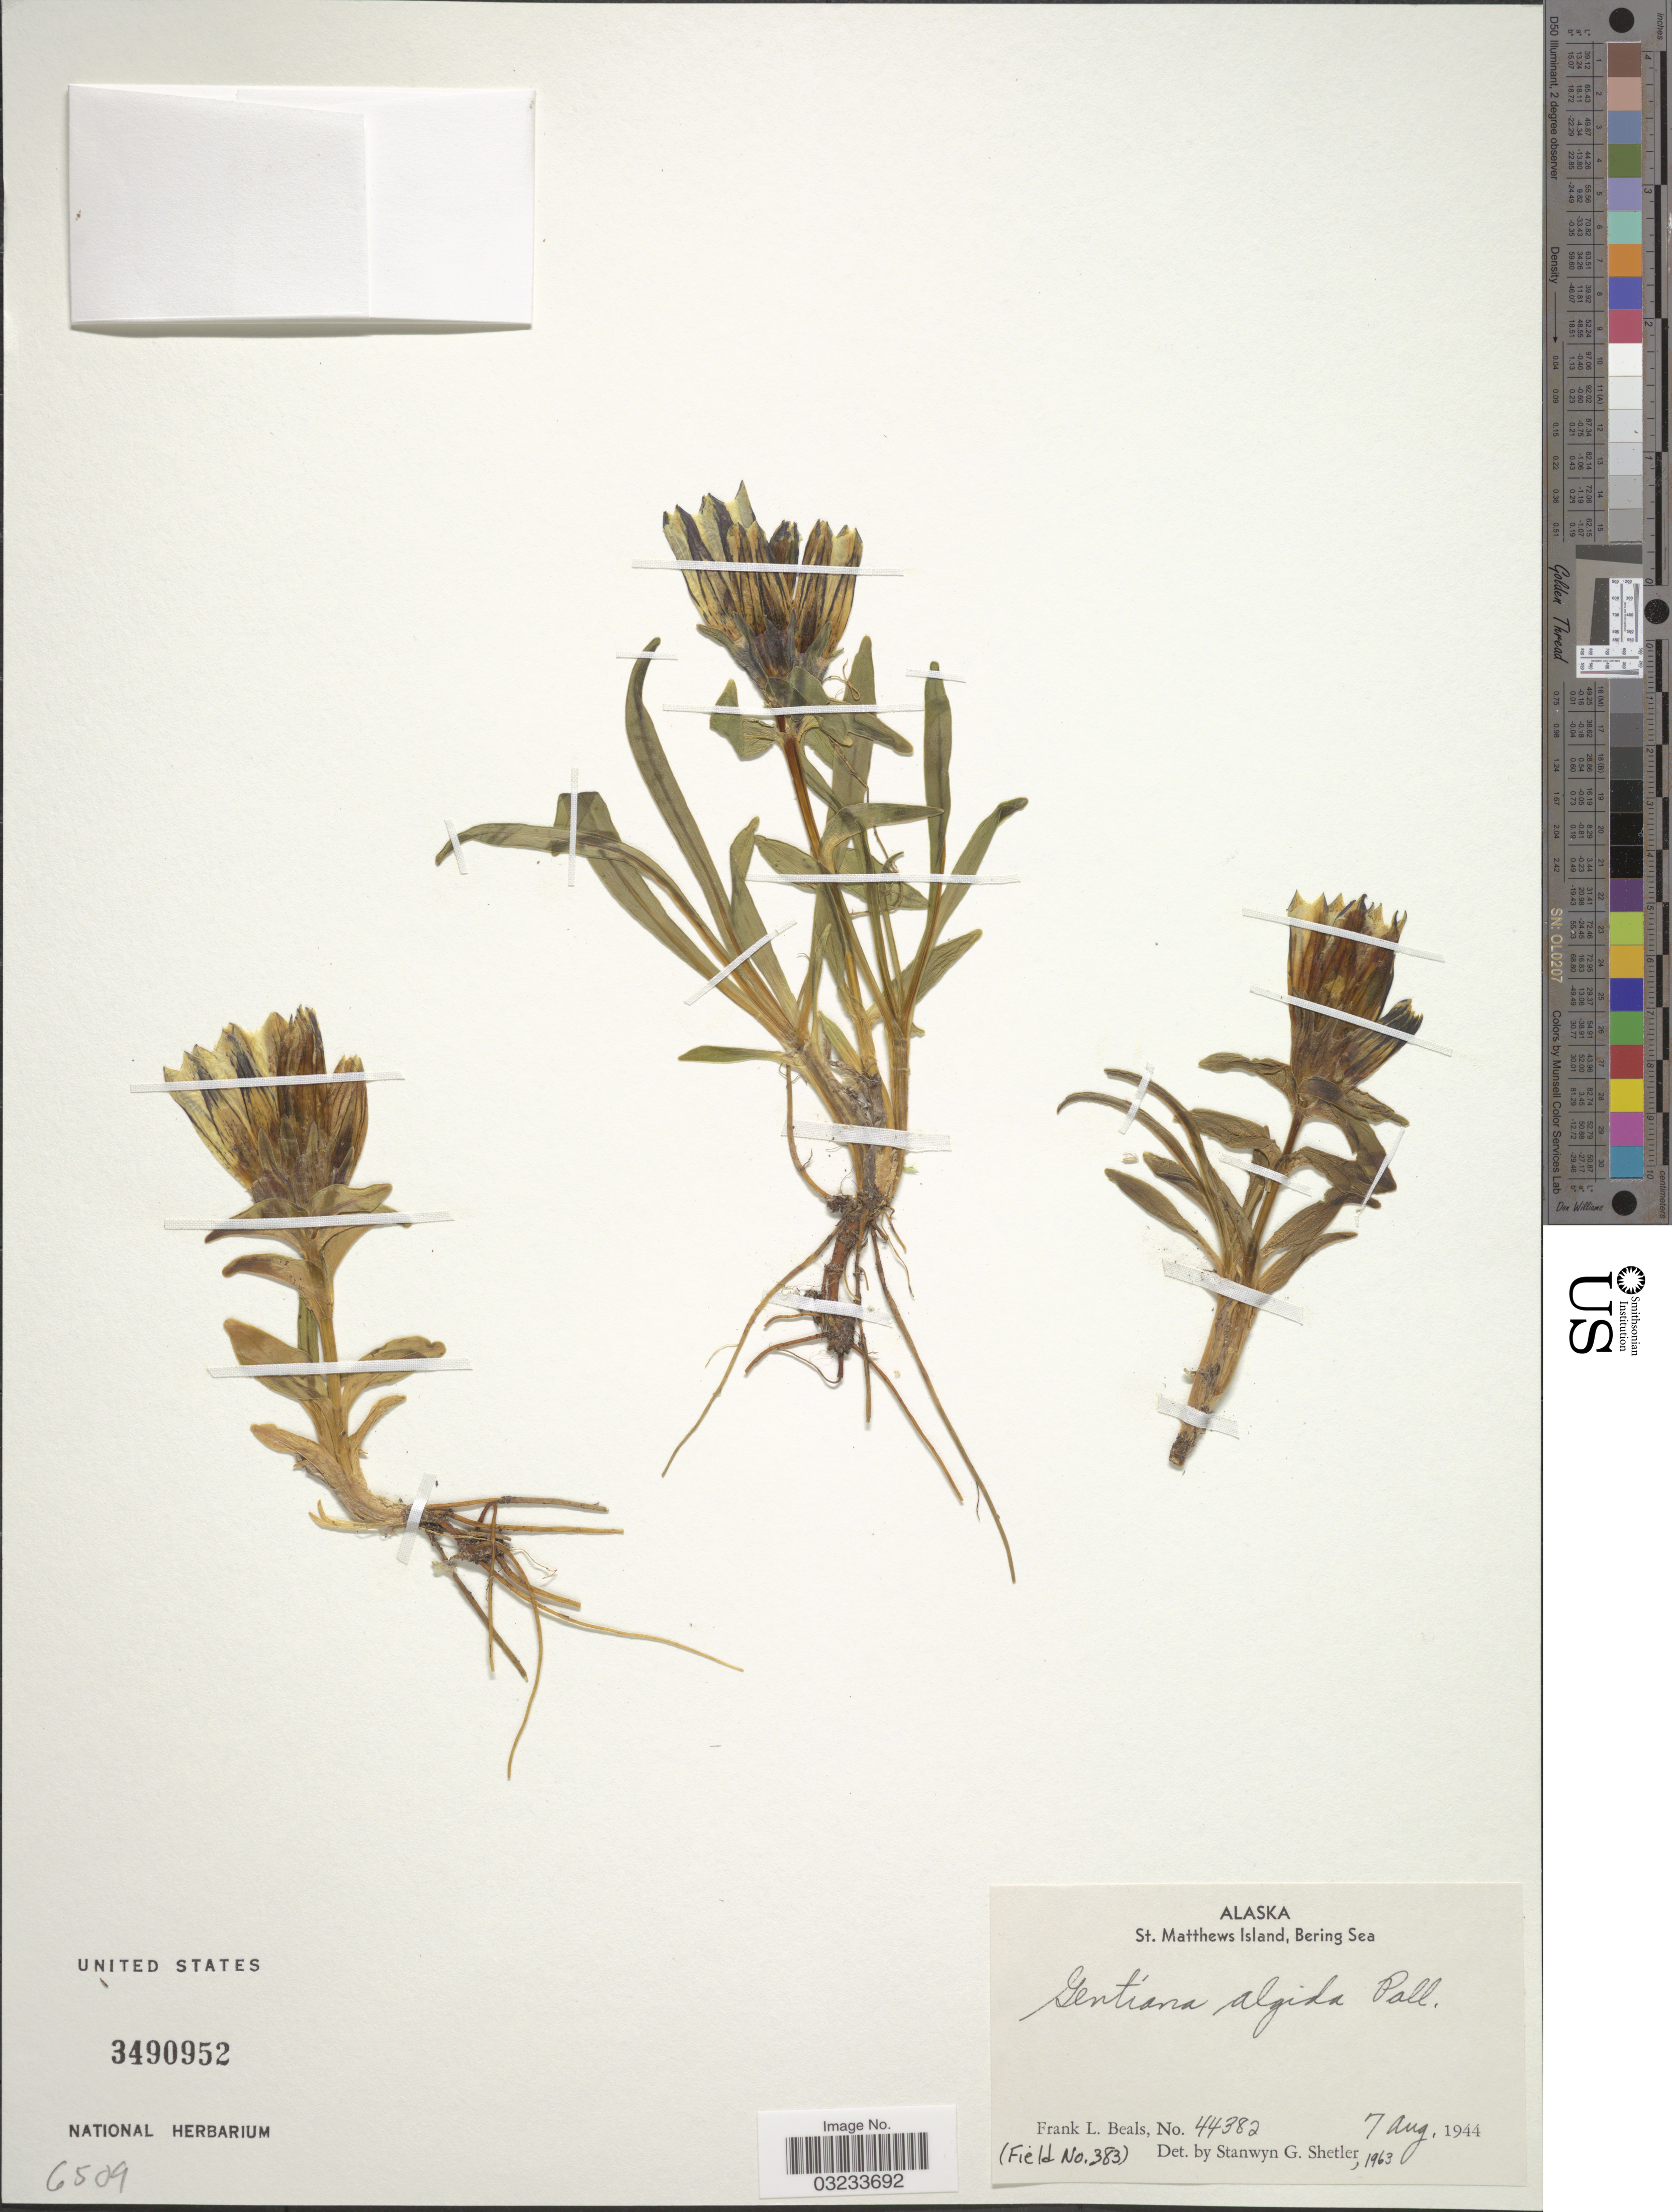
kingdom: Plantae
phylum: Tracheophyta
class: Magnoliopsida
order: Gentianales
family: Gentianaceae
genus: Gentiana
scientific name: Gentiana algida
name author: Pall.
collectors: F. Beals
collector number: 44382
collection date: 1944-08-07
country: United States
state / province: Alaska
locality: St. Matthews Island, Bering Sea.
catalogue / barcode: US 3490952